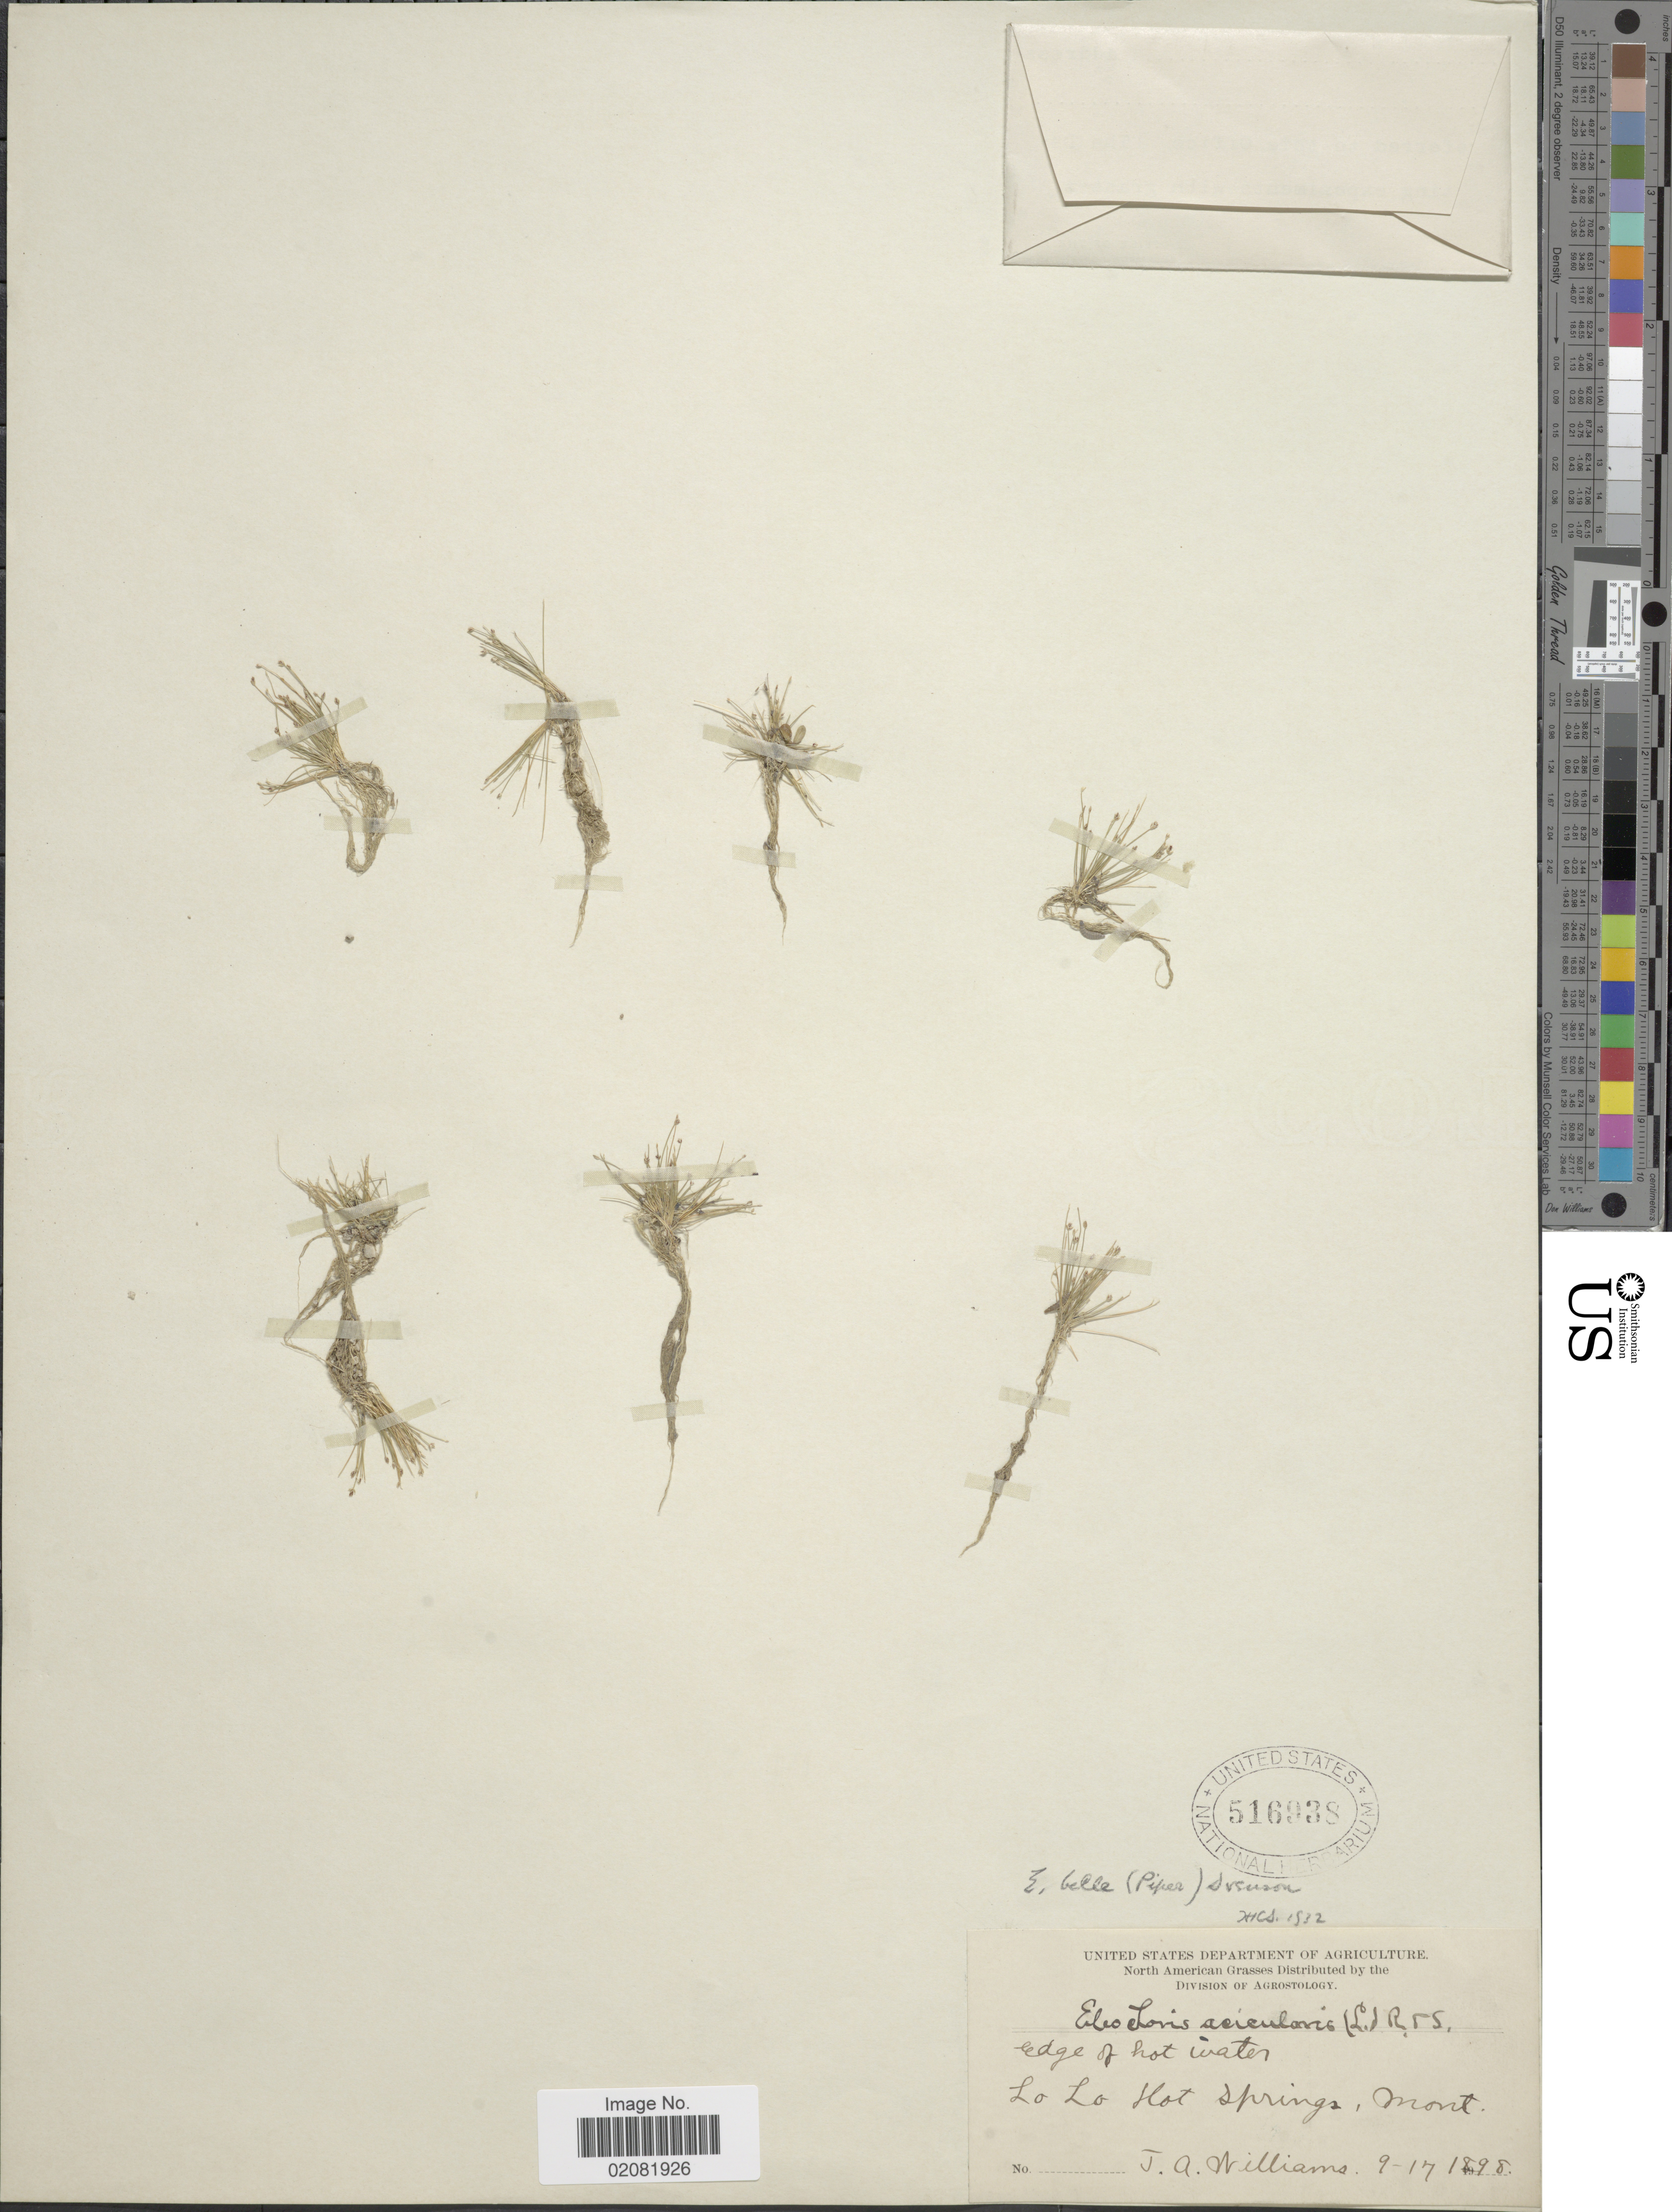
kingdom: Plantae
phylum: Tracheophyta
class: Liliopsida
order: Poales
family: Cyperaceae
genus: Eleocharis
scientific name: Eleocharis bella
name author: (Piper) Svenson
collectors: T. A. Williams (herbarium)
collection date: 1898-09-17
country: United States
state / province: Montana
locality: Lo Lo Hot Springs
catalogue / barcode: US 516938